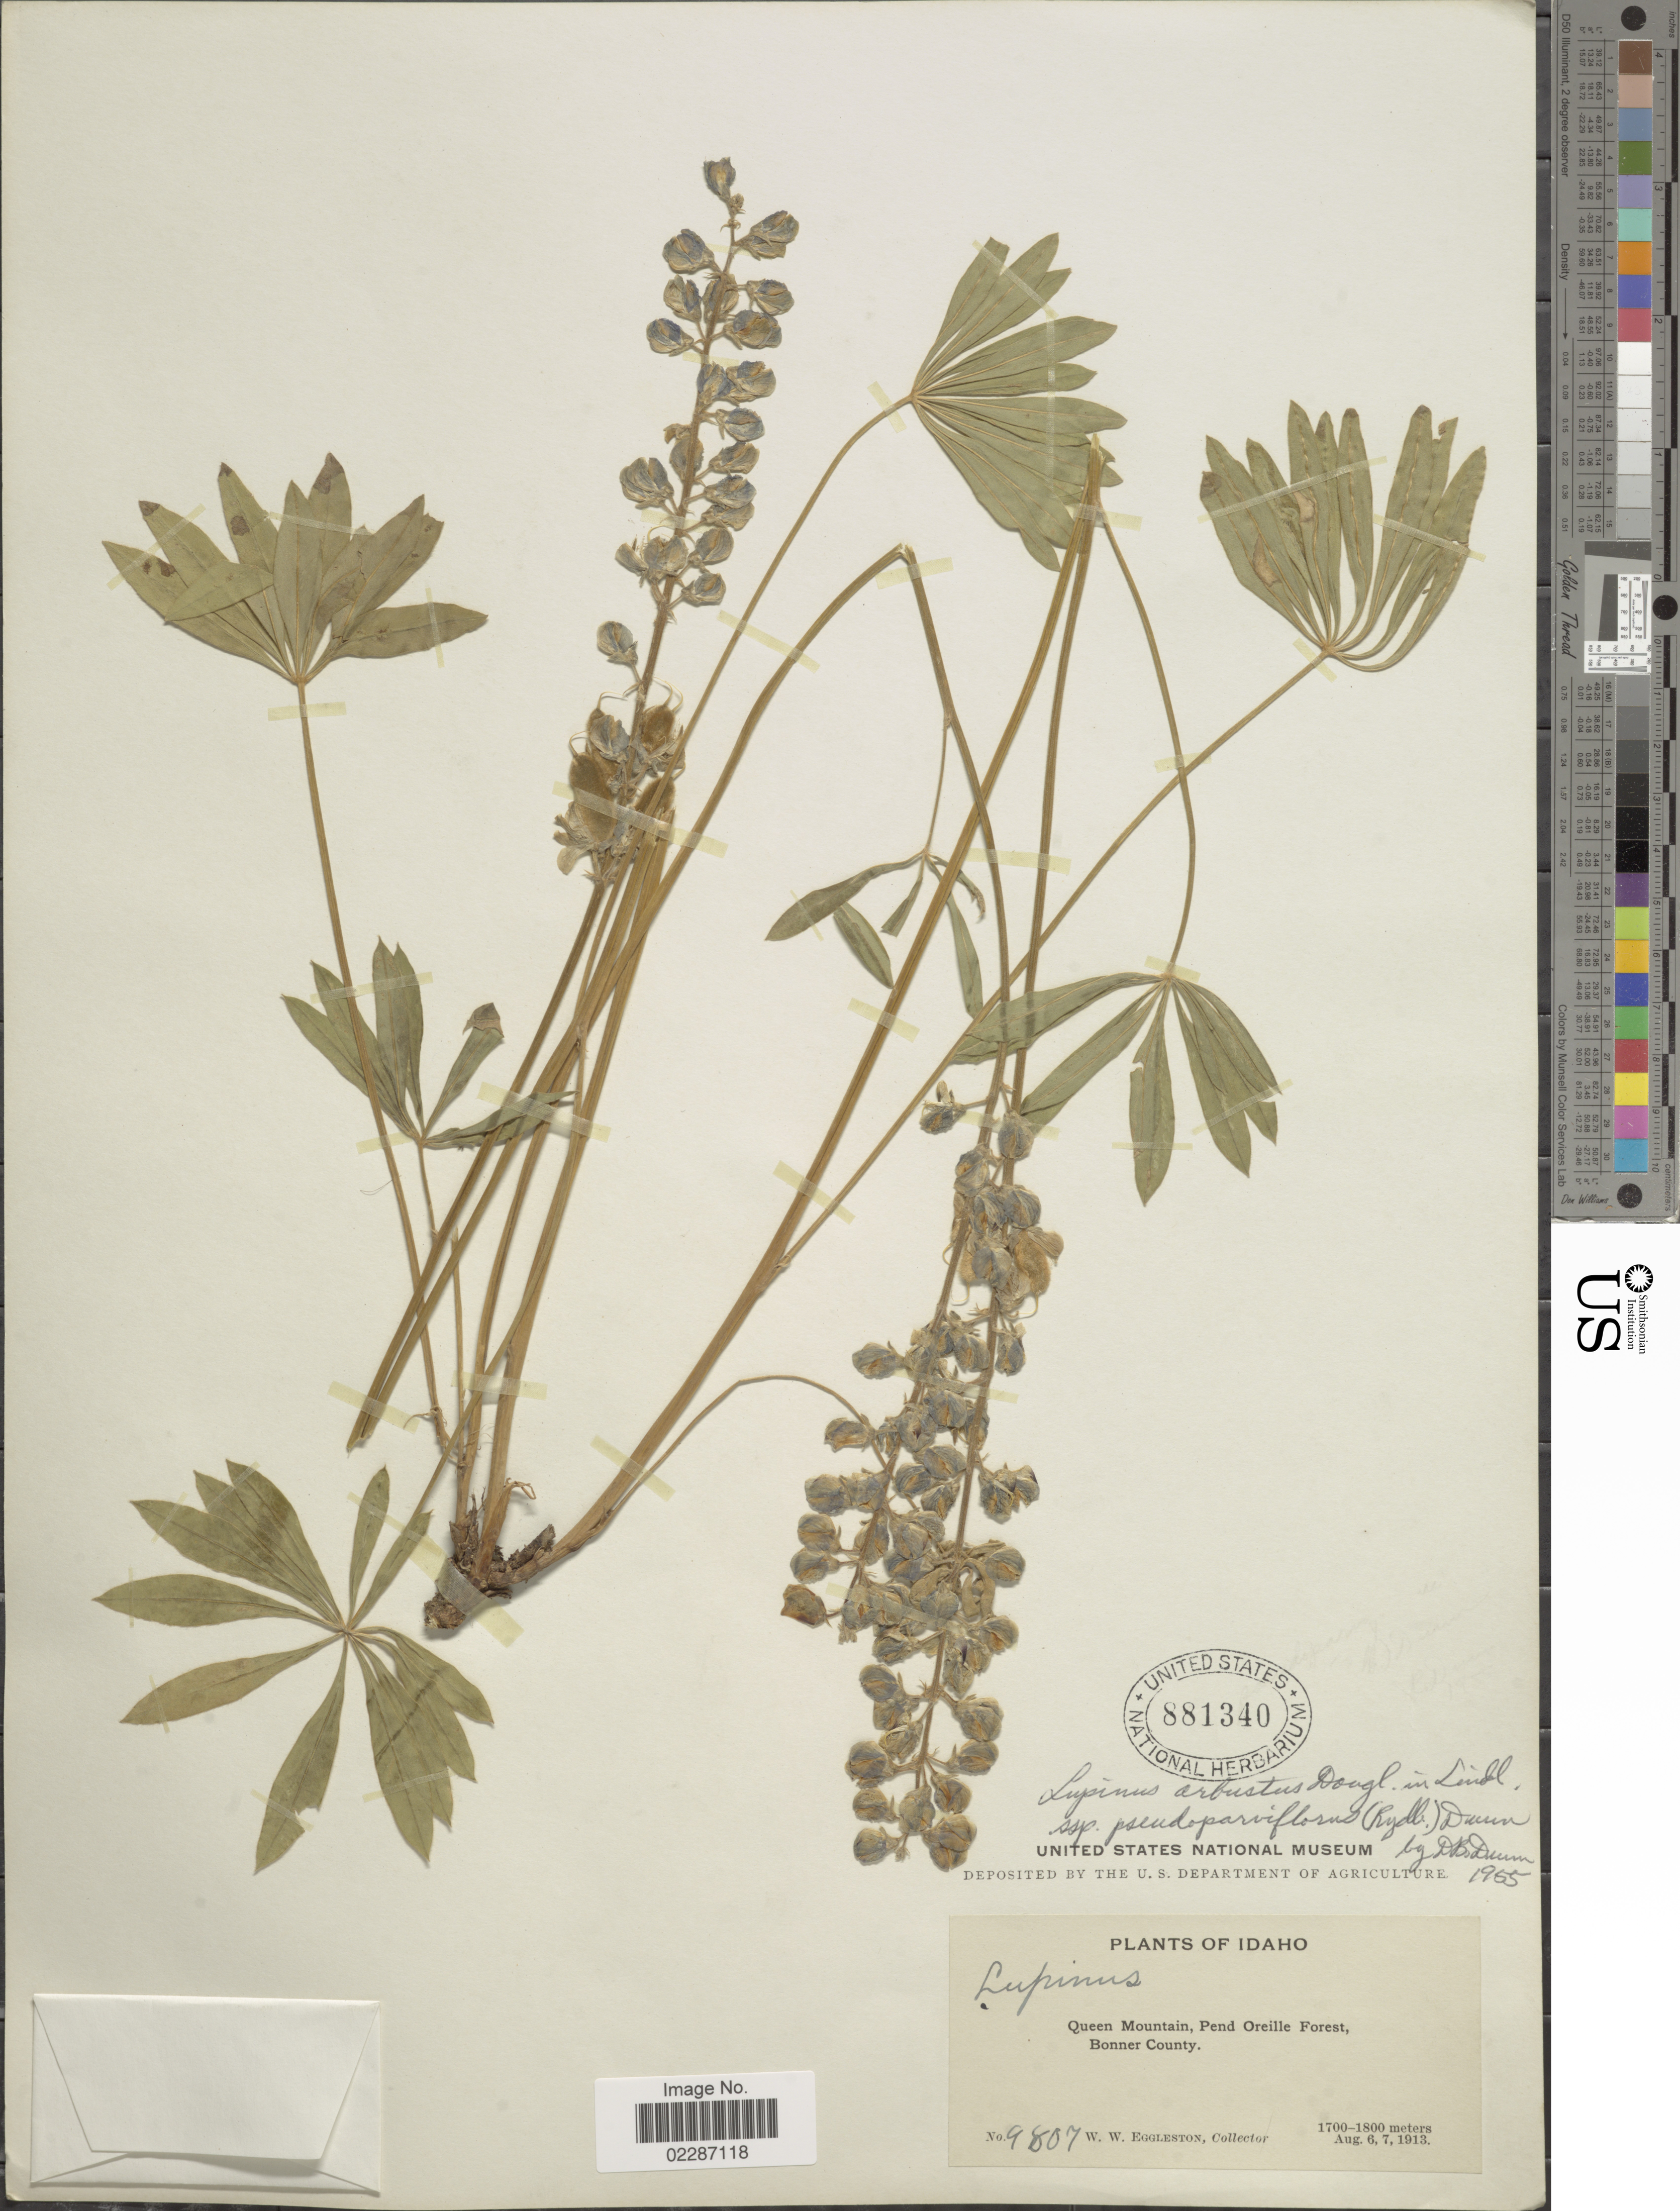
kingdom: Plantae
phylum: Tracheophyta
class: Magnoliopsida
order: Fabales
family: Fabaceae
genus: Lupinus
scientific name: Lupinus pseudoparviflorus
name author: Rydb.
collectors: W. W. Eggleston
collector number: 9807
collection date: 1913-08-06/1913-08-07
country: United States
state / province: Idaho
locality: Queen Mountain, Pend Oreille Forest, Bonner County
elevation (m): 1700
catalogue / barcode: US 881340